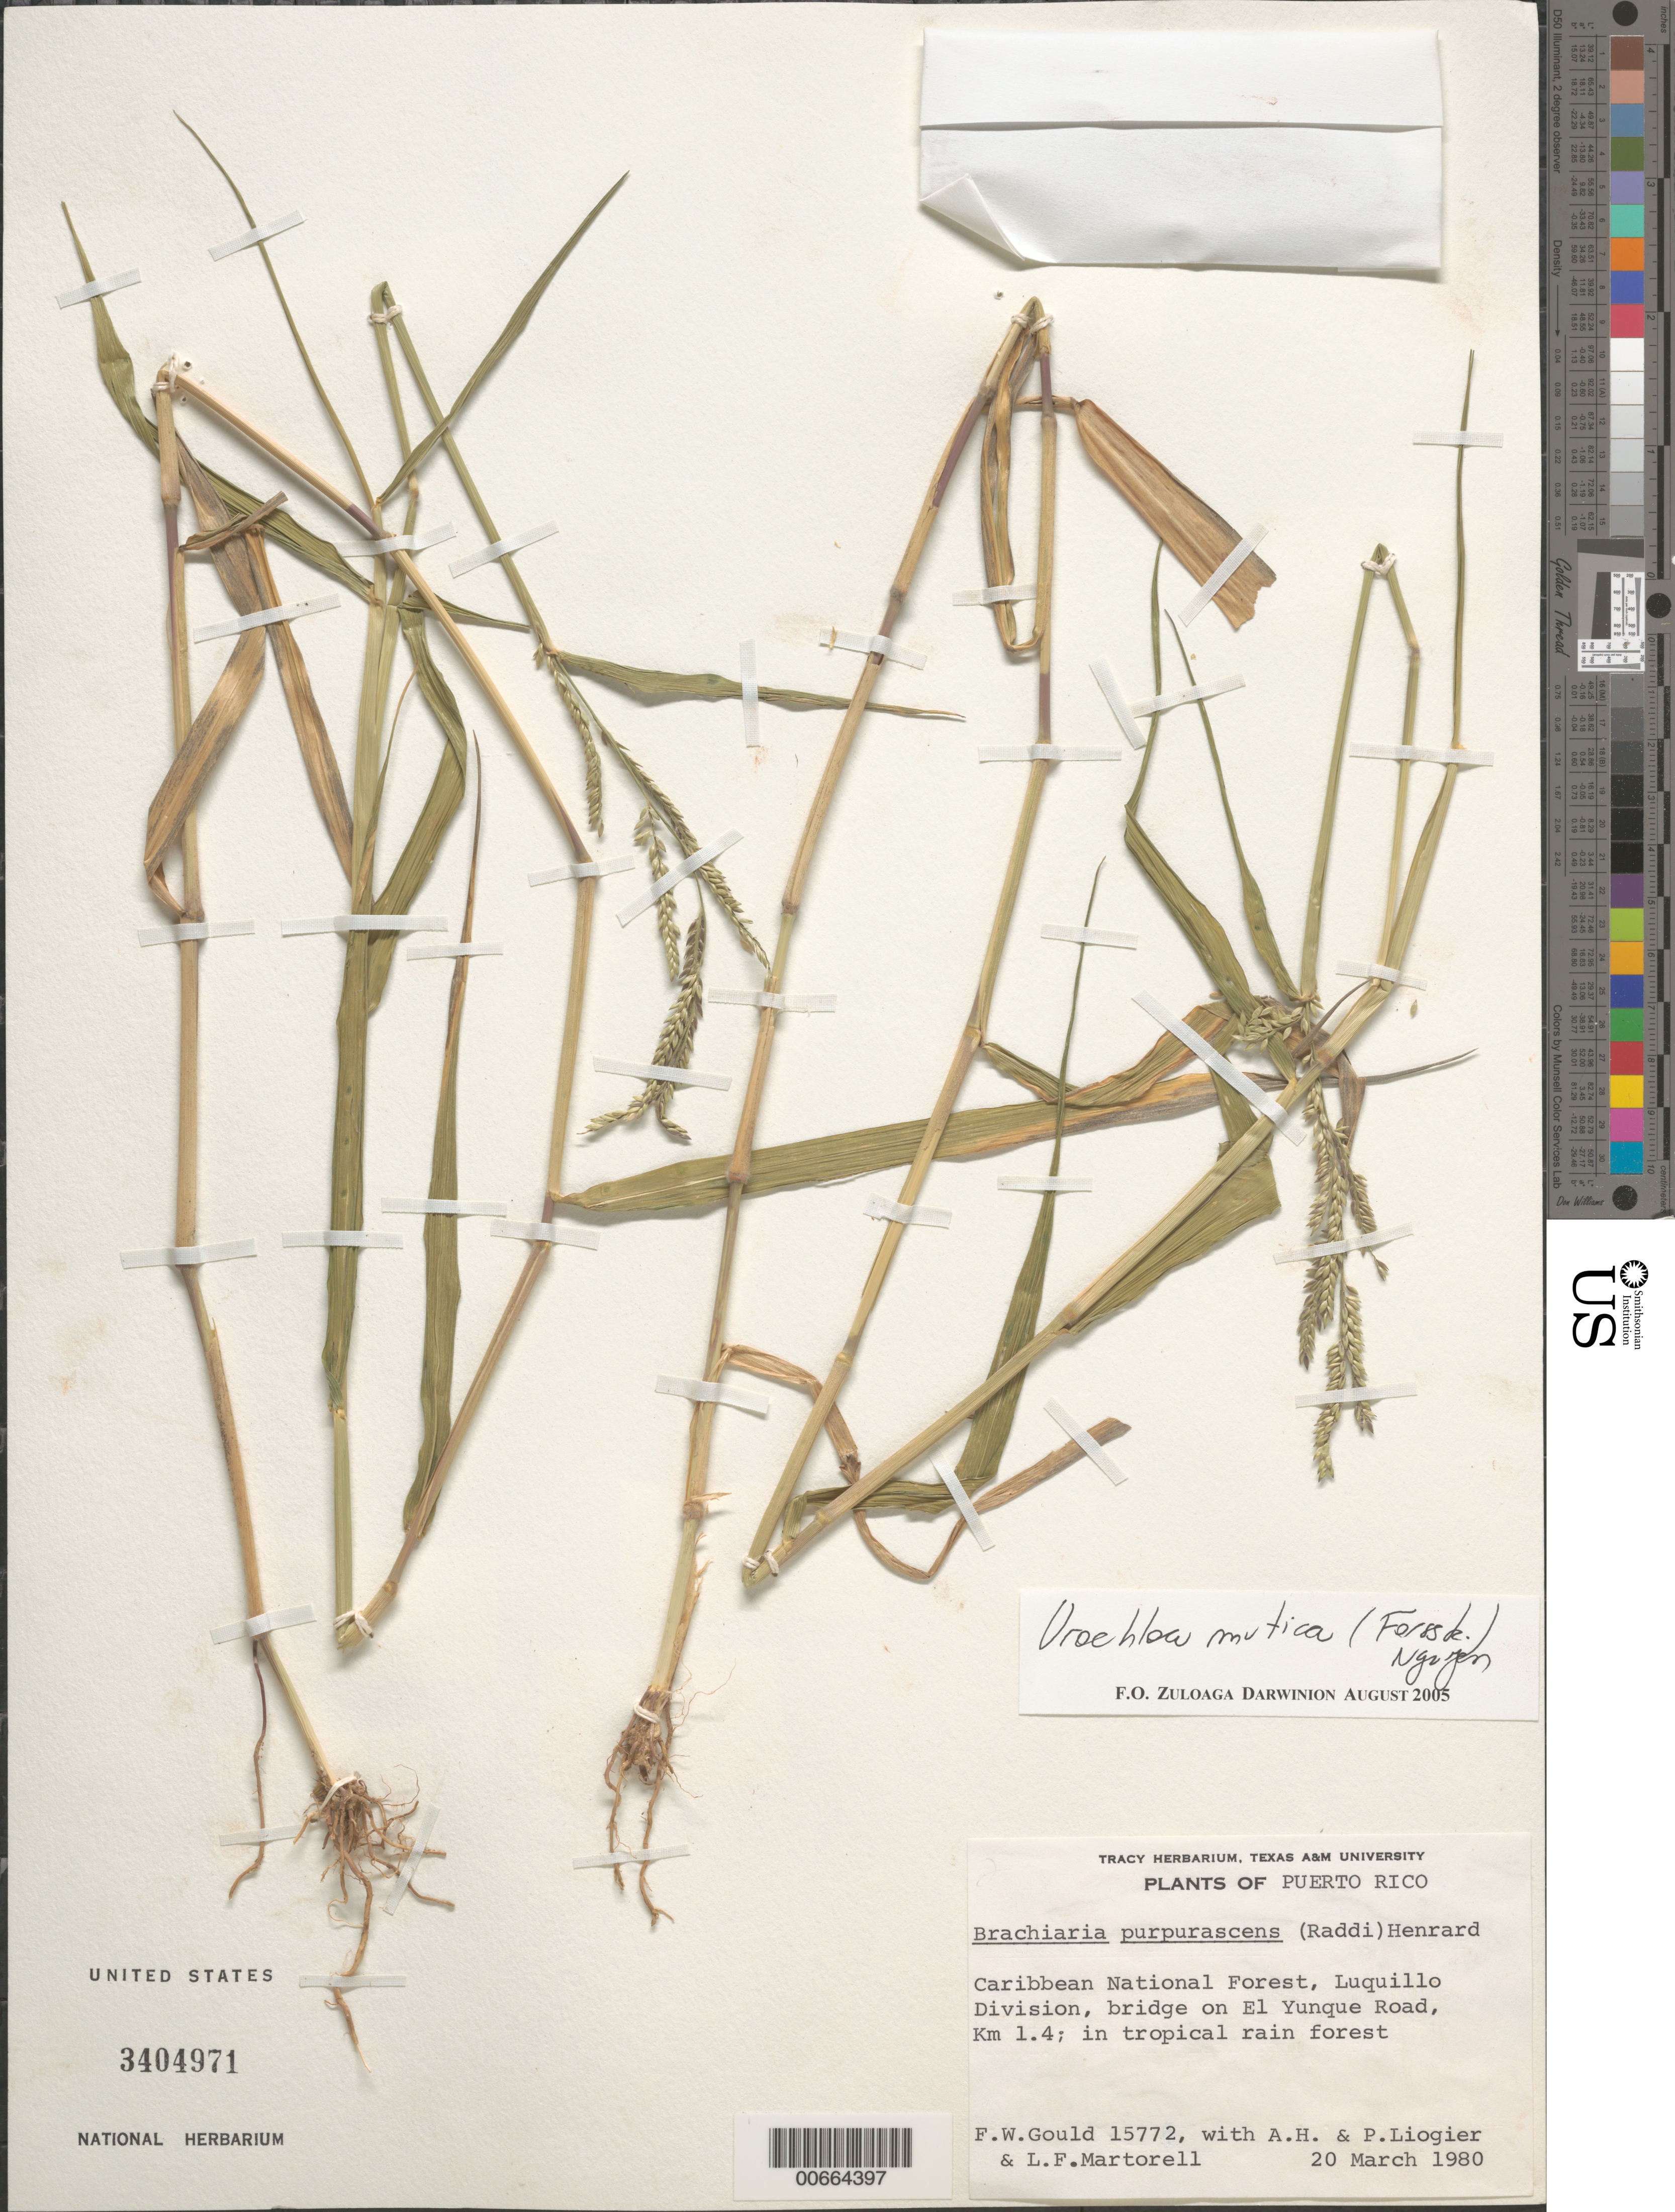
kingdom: Plantae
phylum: Tracheophyta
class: Liliopsida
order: Poales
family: Poaceae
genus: Urochloa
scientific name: Urochloa mutica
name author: (Forssk.) T.Q. Nguyen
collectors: F. W. Gould, A. H. Liogier, M. P. Liogier & L. Martorell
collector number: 15772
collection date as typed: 20 Mar 1980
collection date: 1980-03-20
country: Puerto Rico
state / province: Luquillo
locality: Carib. Natl. Forest, Luquillo Division, bridge on El Yunque Road, km 1.4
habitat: In tropical rainforest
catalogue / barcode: US 3404971